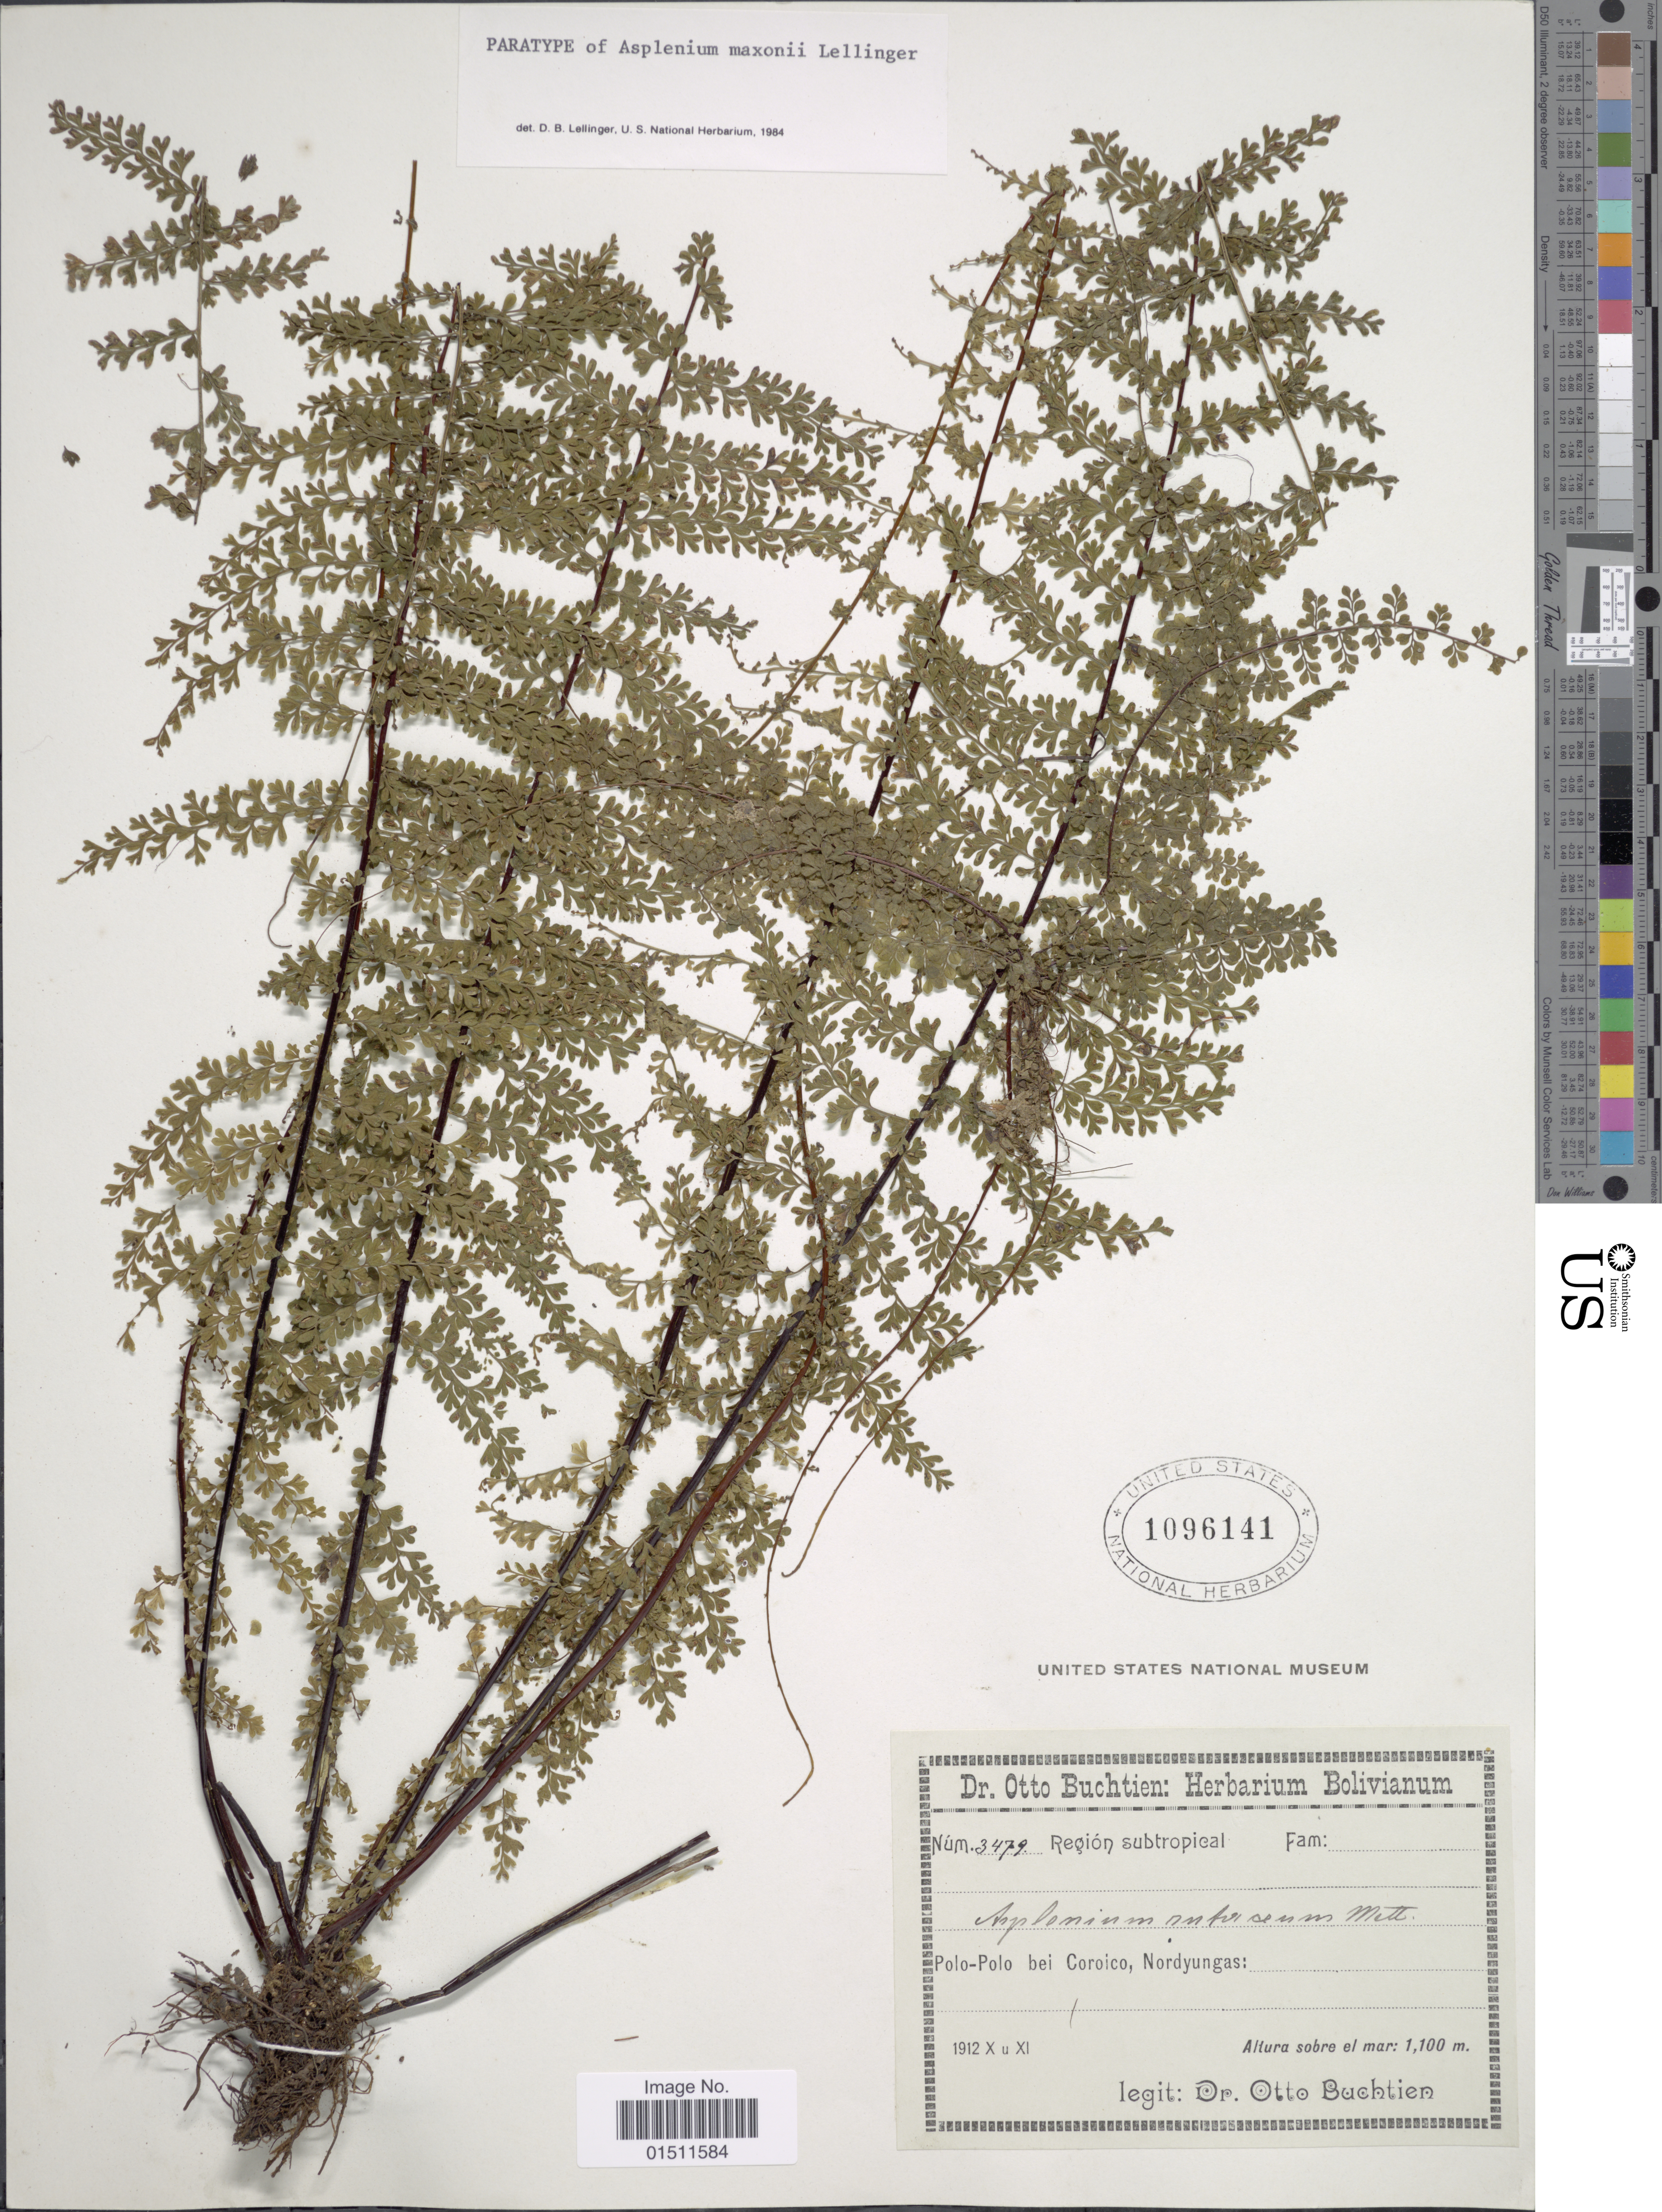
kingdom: Plantae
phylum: Tracheophyta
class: Polypodiopsida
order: Polypodiales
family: Aspleniaceae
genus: Asplenium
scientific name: Asplenium maxonii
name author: Lellinger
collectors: O. Buchtien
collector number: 3479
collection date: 1912-10/1912-11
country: Bolivia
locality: Polo-Polo bei Coroico, Nordyngas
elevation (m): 1100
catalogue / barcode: US 1096141